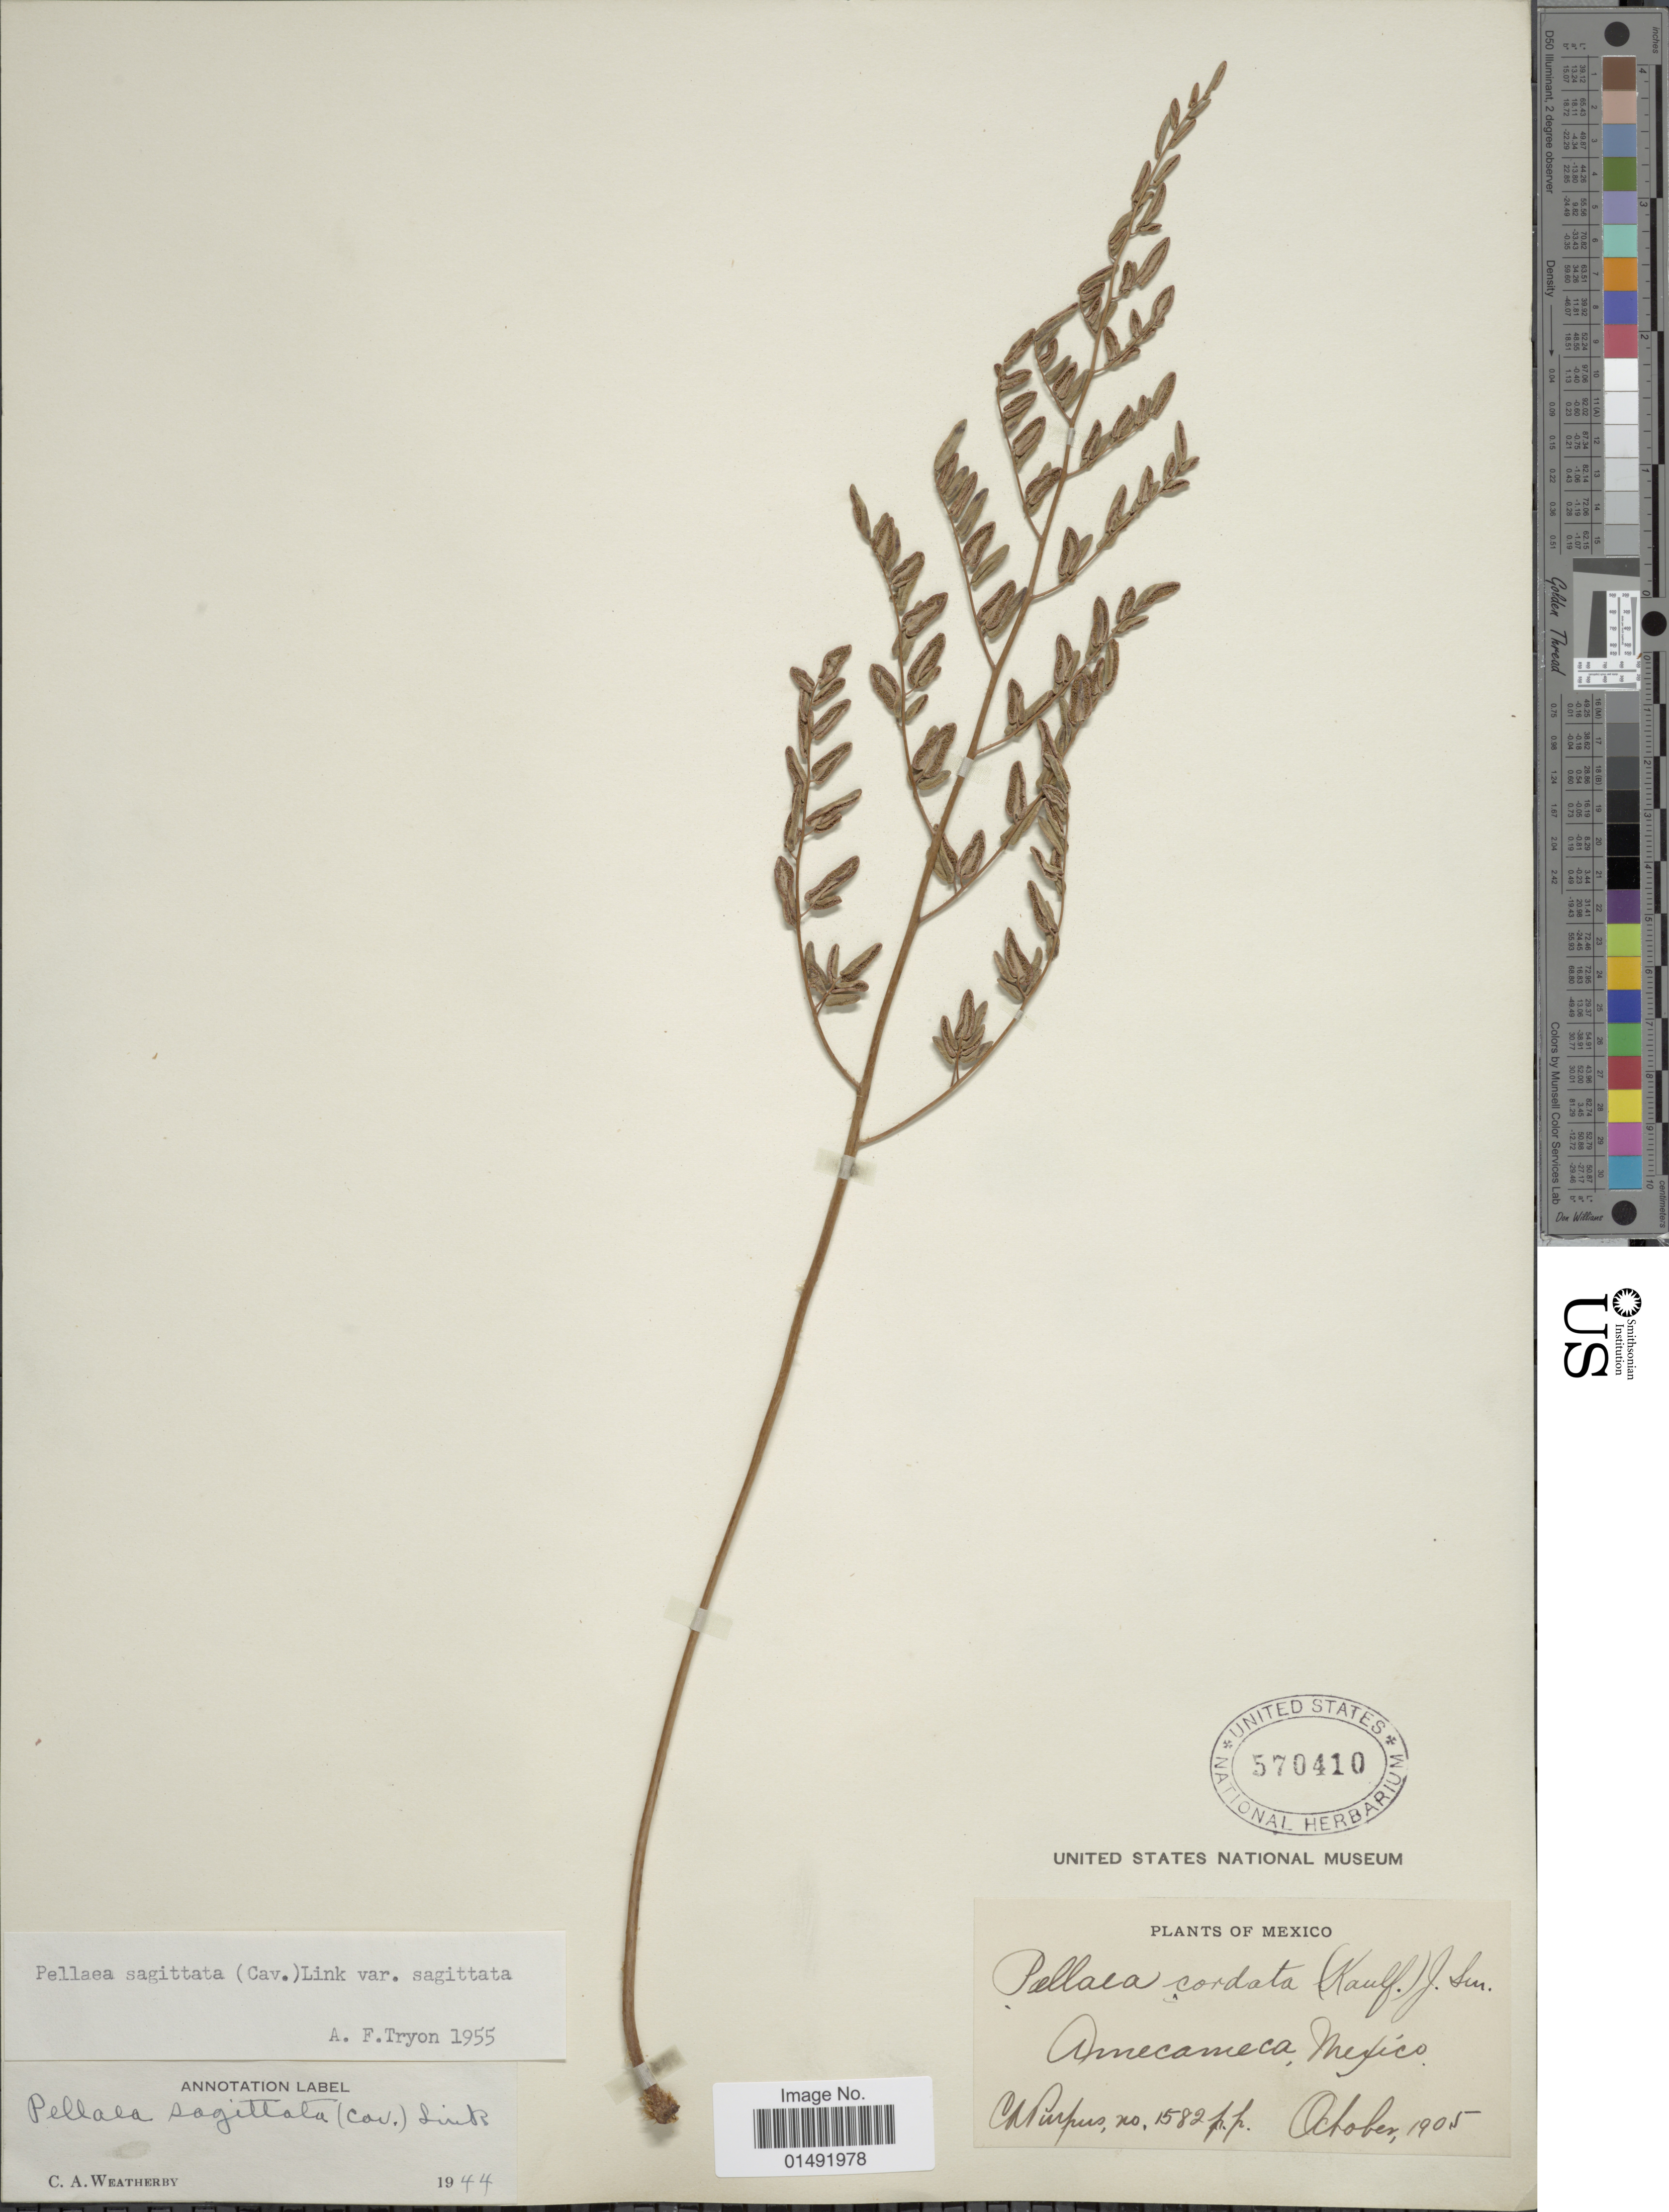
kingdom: Plantae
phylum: Tracheophyta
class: Polypodiopsida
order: Polypodiales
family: Pteridaceae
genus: Pellaea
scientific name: Pellaea sagittata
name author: (Cav.) Link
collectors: C. A. Purpus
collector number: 1582 p.p.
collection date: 1905-10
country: Mexico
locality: Amecameca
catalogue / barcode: US 570410